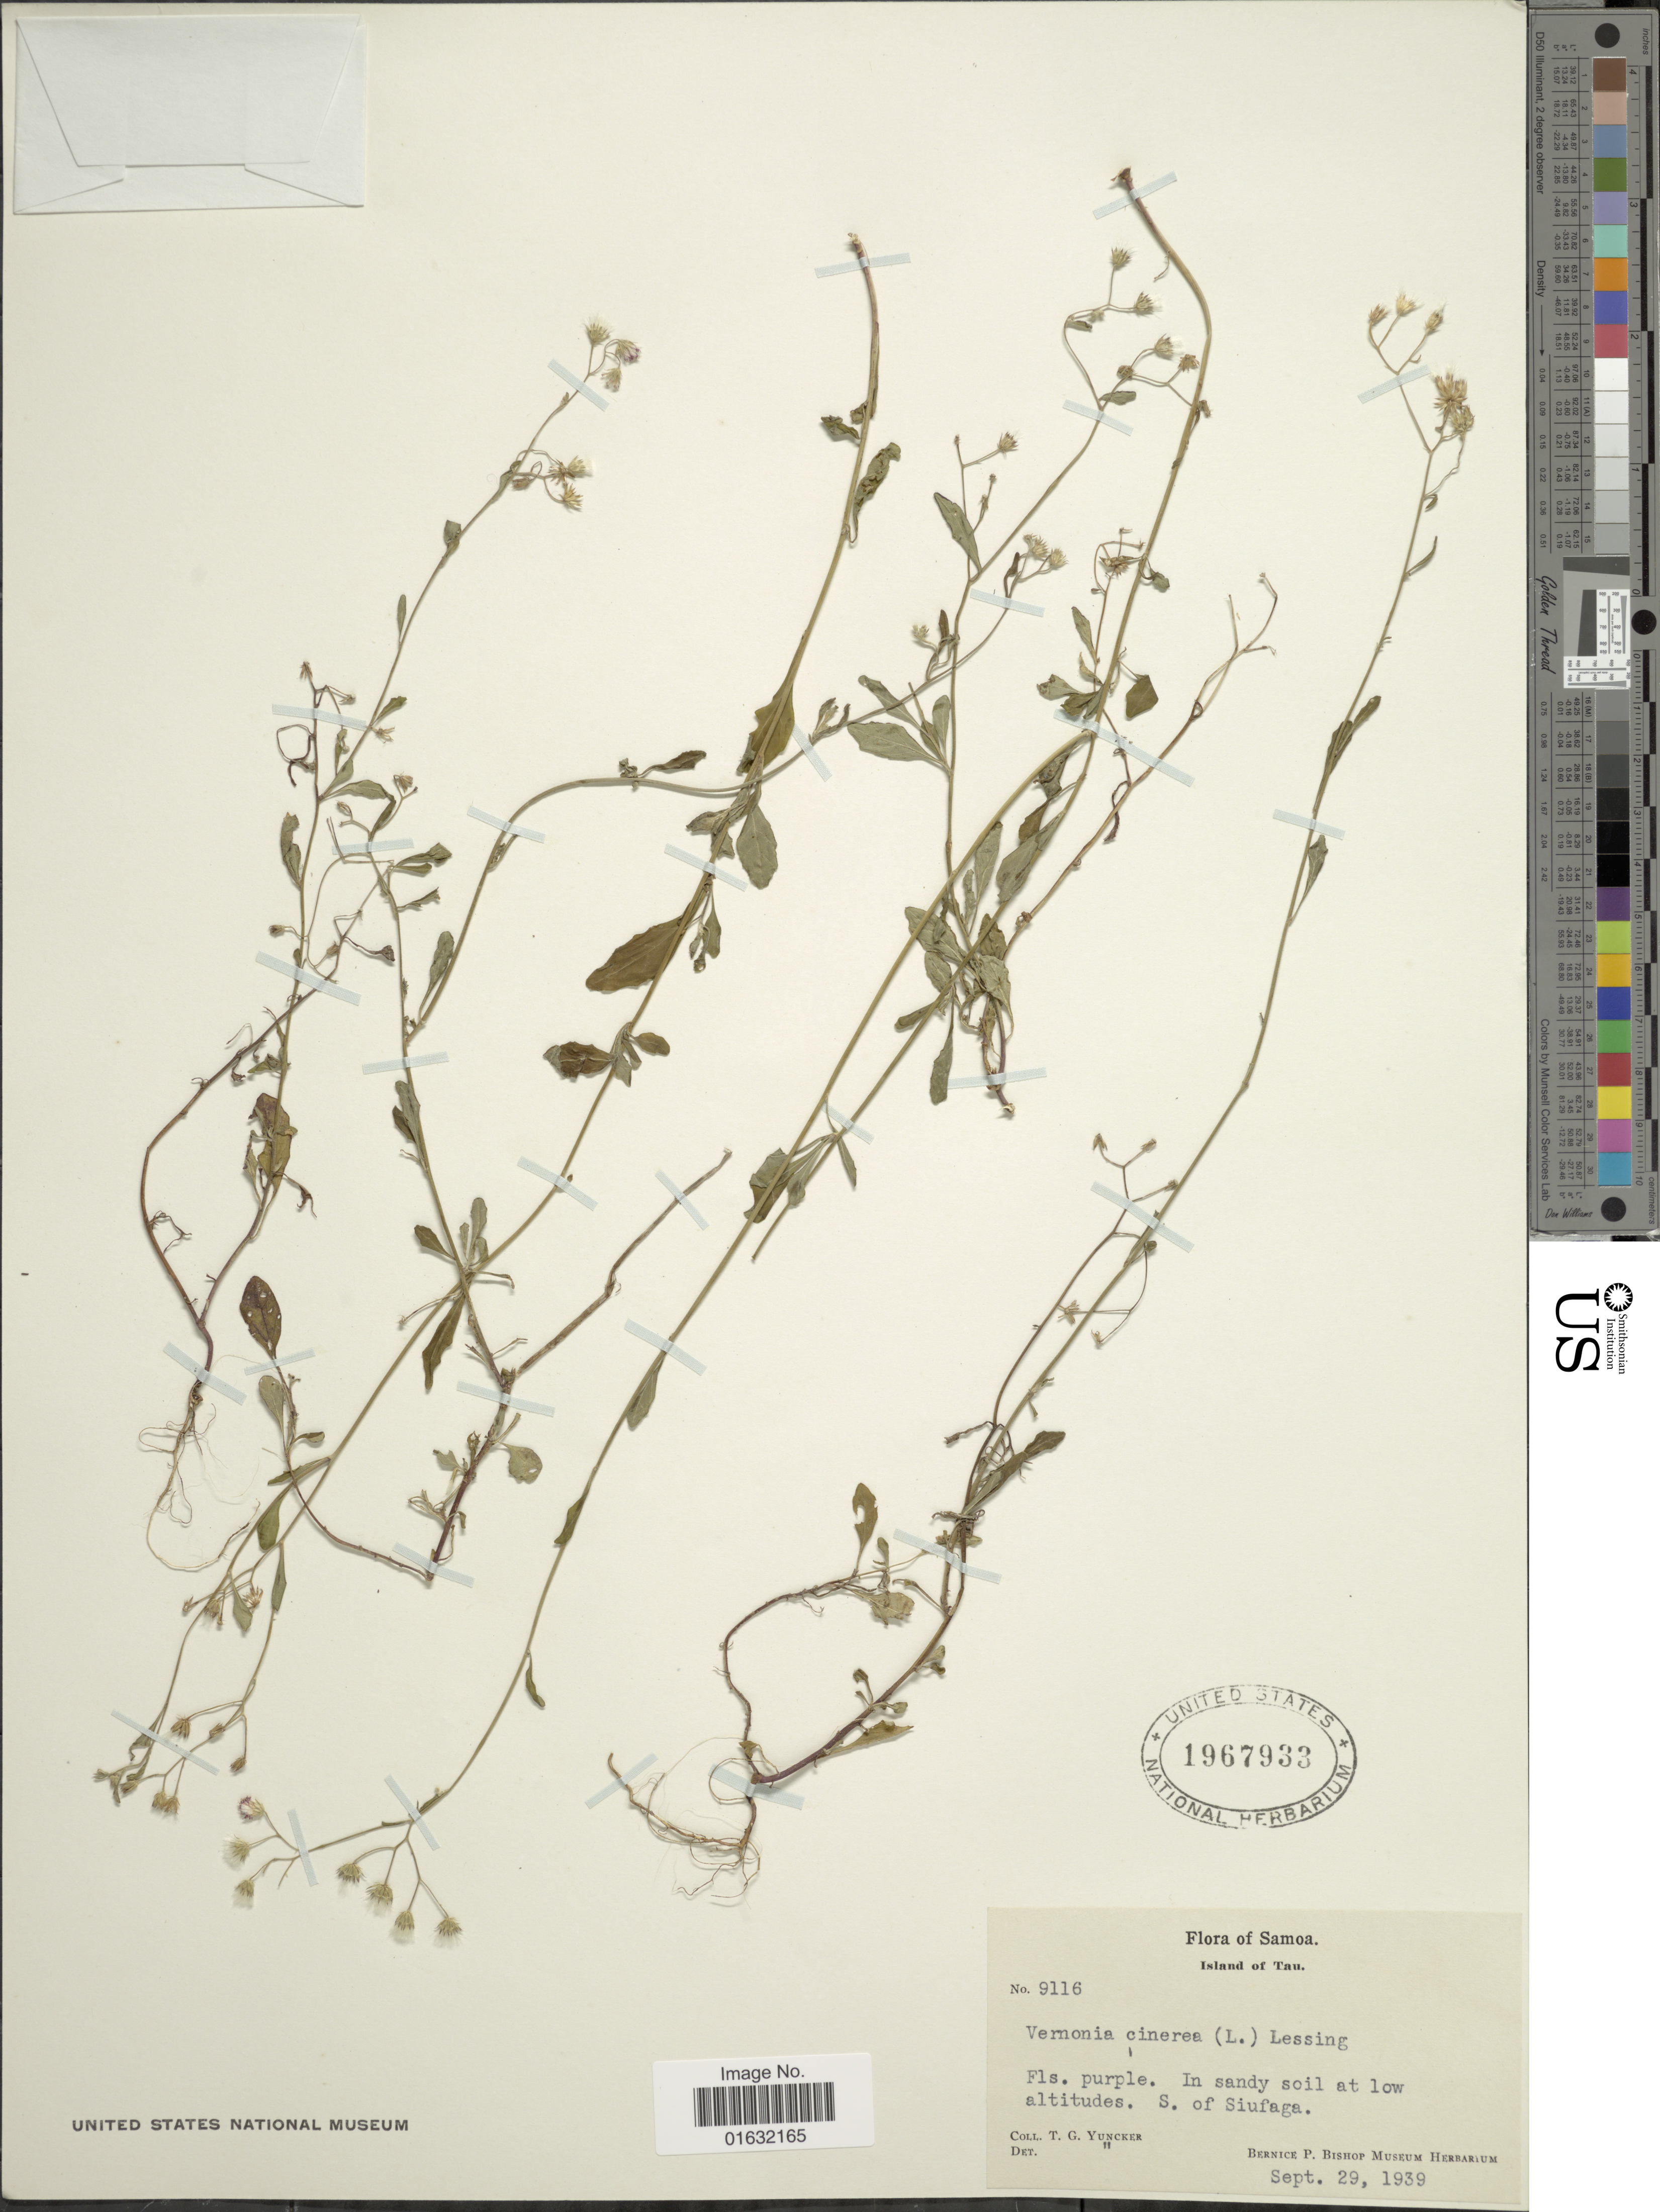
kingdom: Plantae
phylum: Tracheophyta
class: Magnoliopsida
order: Asterales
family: Asteraceae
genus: Cyanthillium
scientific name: Cyanthillium cinereum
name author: (L.) H. Rob.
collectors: T. G. Yuncker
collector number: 9116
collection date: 1939-09-29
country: American Samoa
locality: Island of T'au, S. of Siufaga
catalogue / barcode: US 1967933